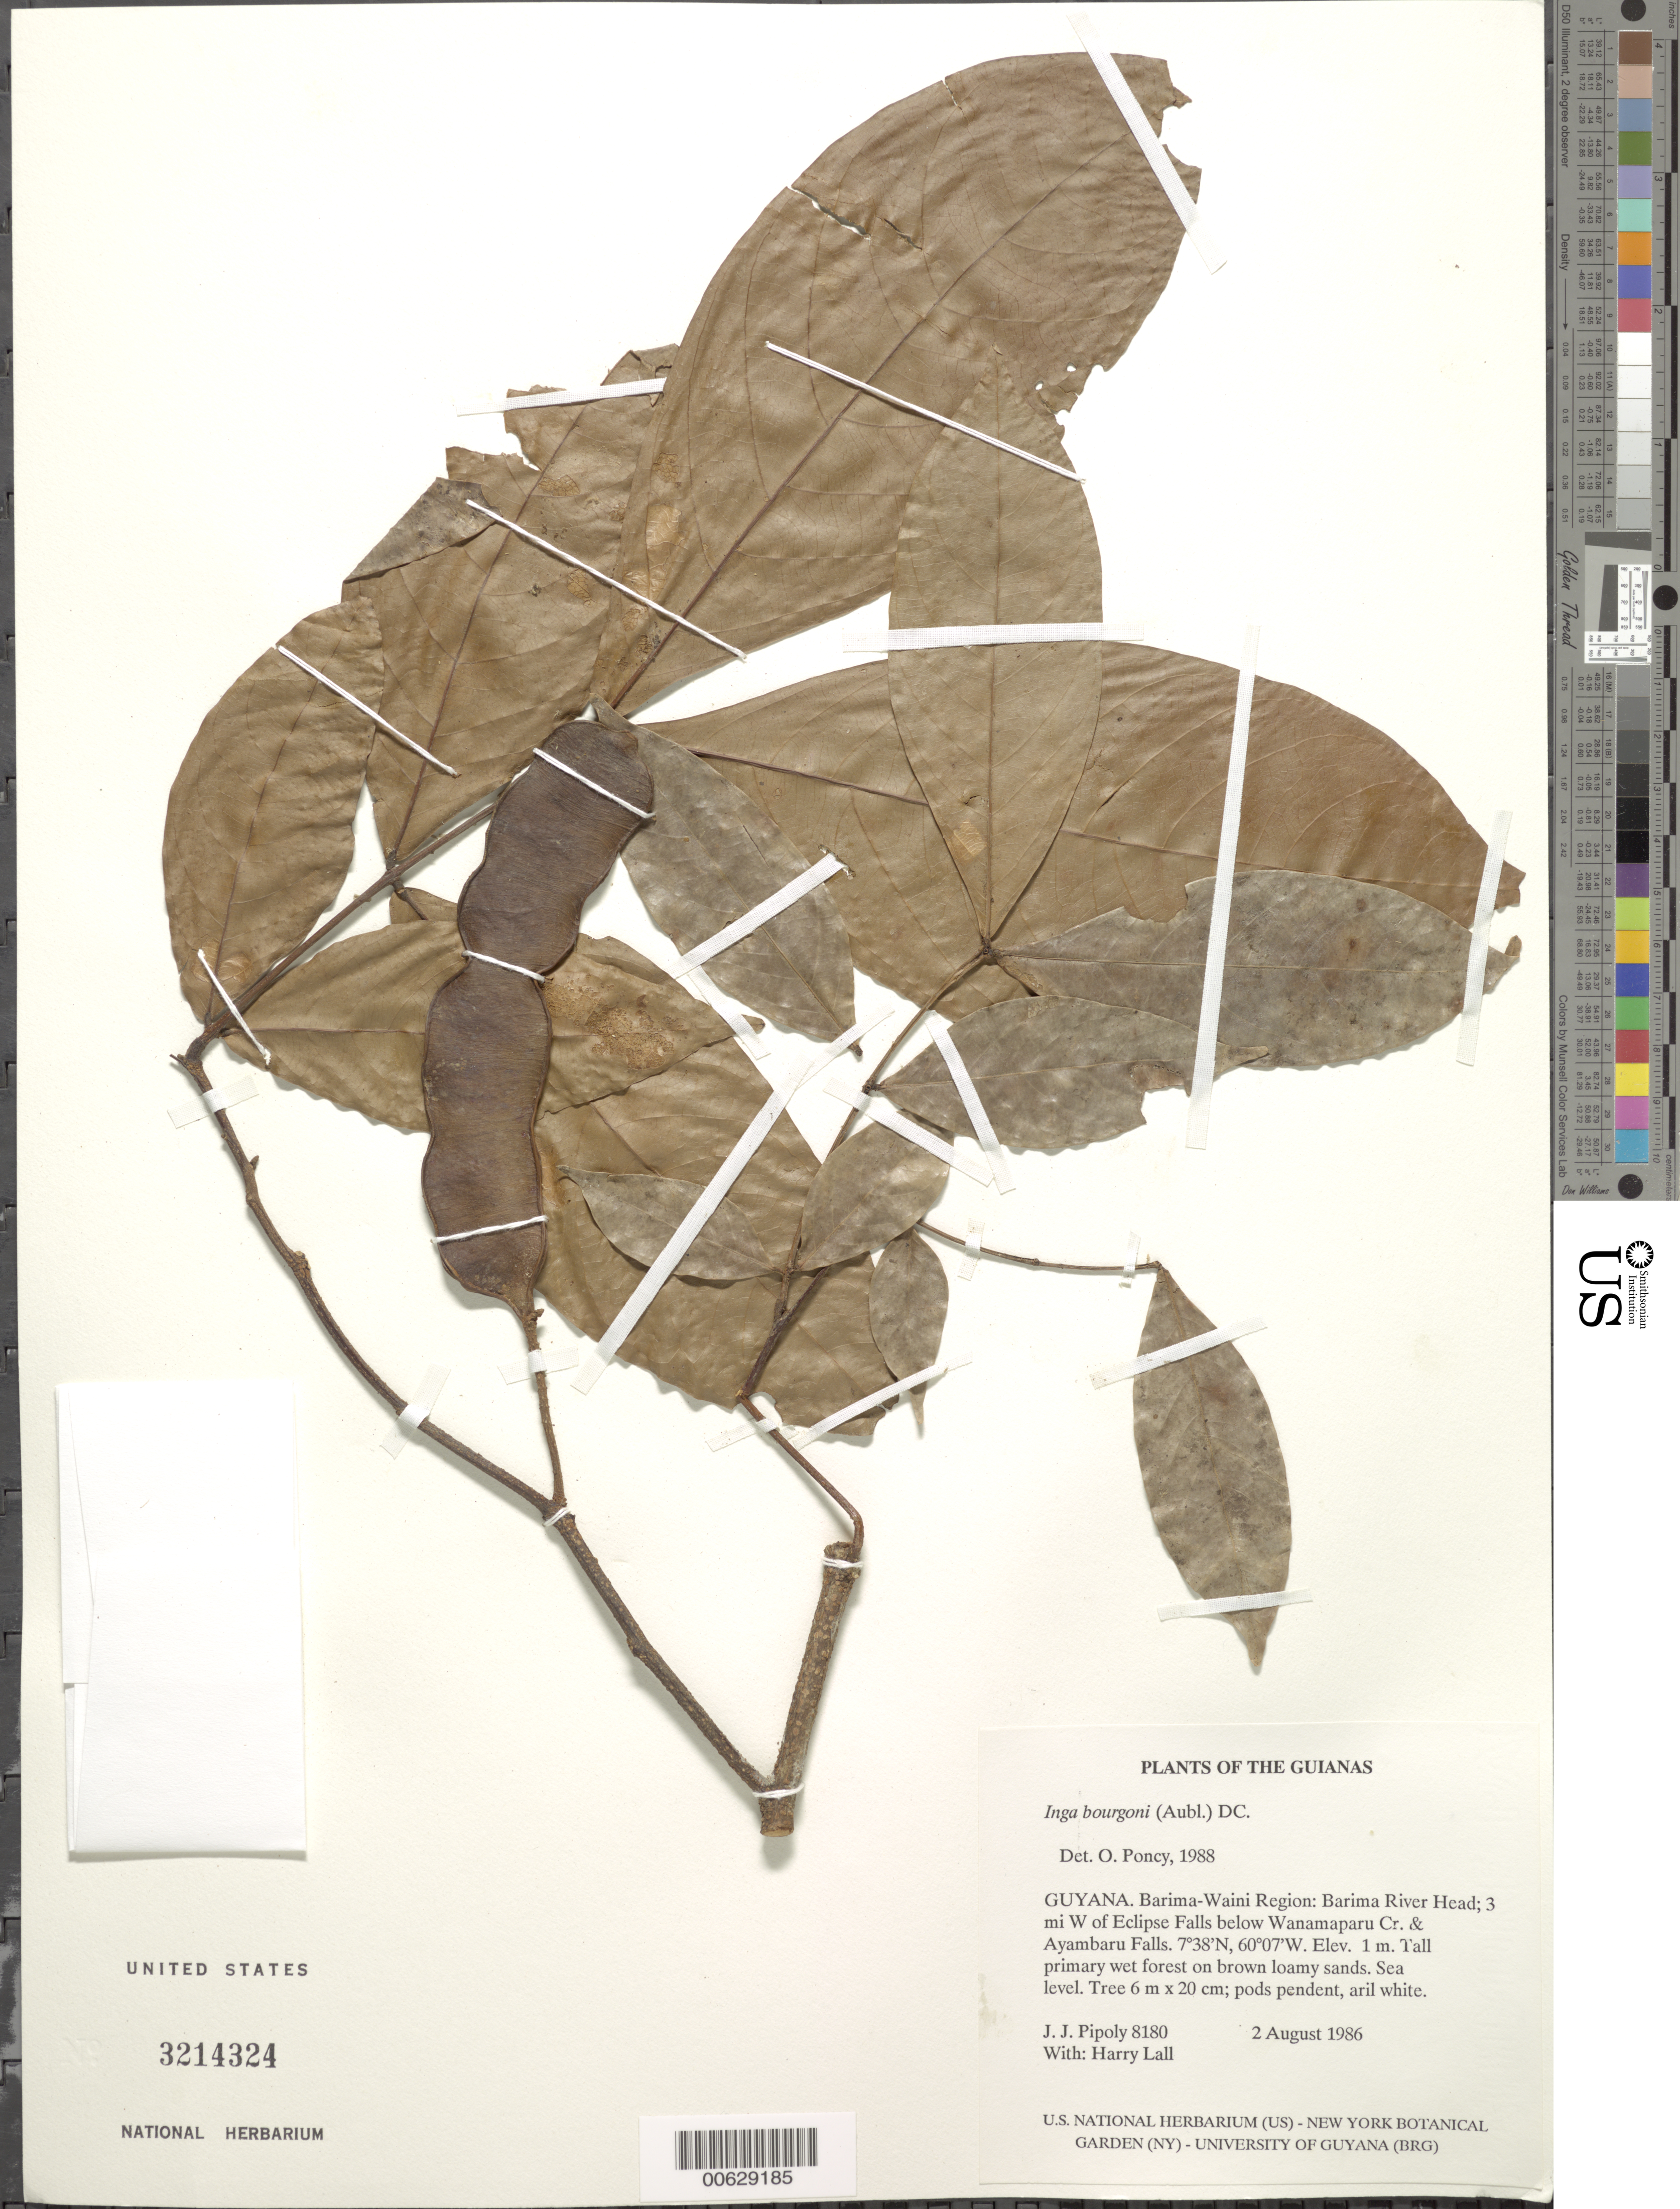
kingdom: Plantae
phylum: Tracheophyta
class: Magnoliopsida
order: Fabales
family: Fabaceae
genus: Inga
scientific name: Inga bourgoni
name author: (Aubl.) DC.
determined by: Poncy, O.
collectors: J. J. Pipoly & H. Lall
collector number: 8180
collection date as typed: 2 August 1986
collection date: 1986-08-02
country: Guyana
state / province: Barima-Waini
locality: Barima River head; 3 mi W of Eclipse Falls below Wanamaparu Cr. & Ayambaru Falls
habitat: Tall primary wet forest on brown loamy sands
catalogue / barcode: US 3214324